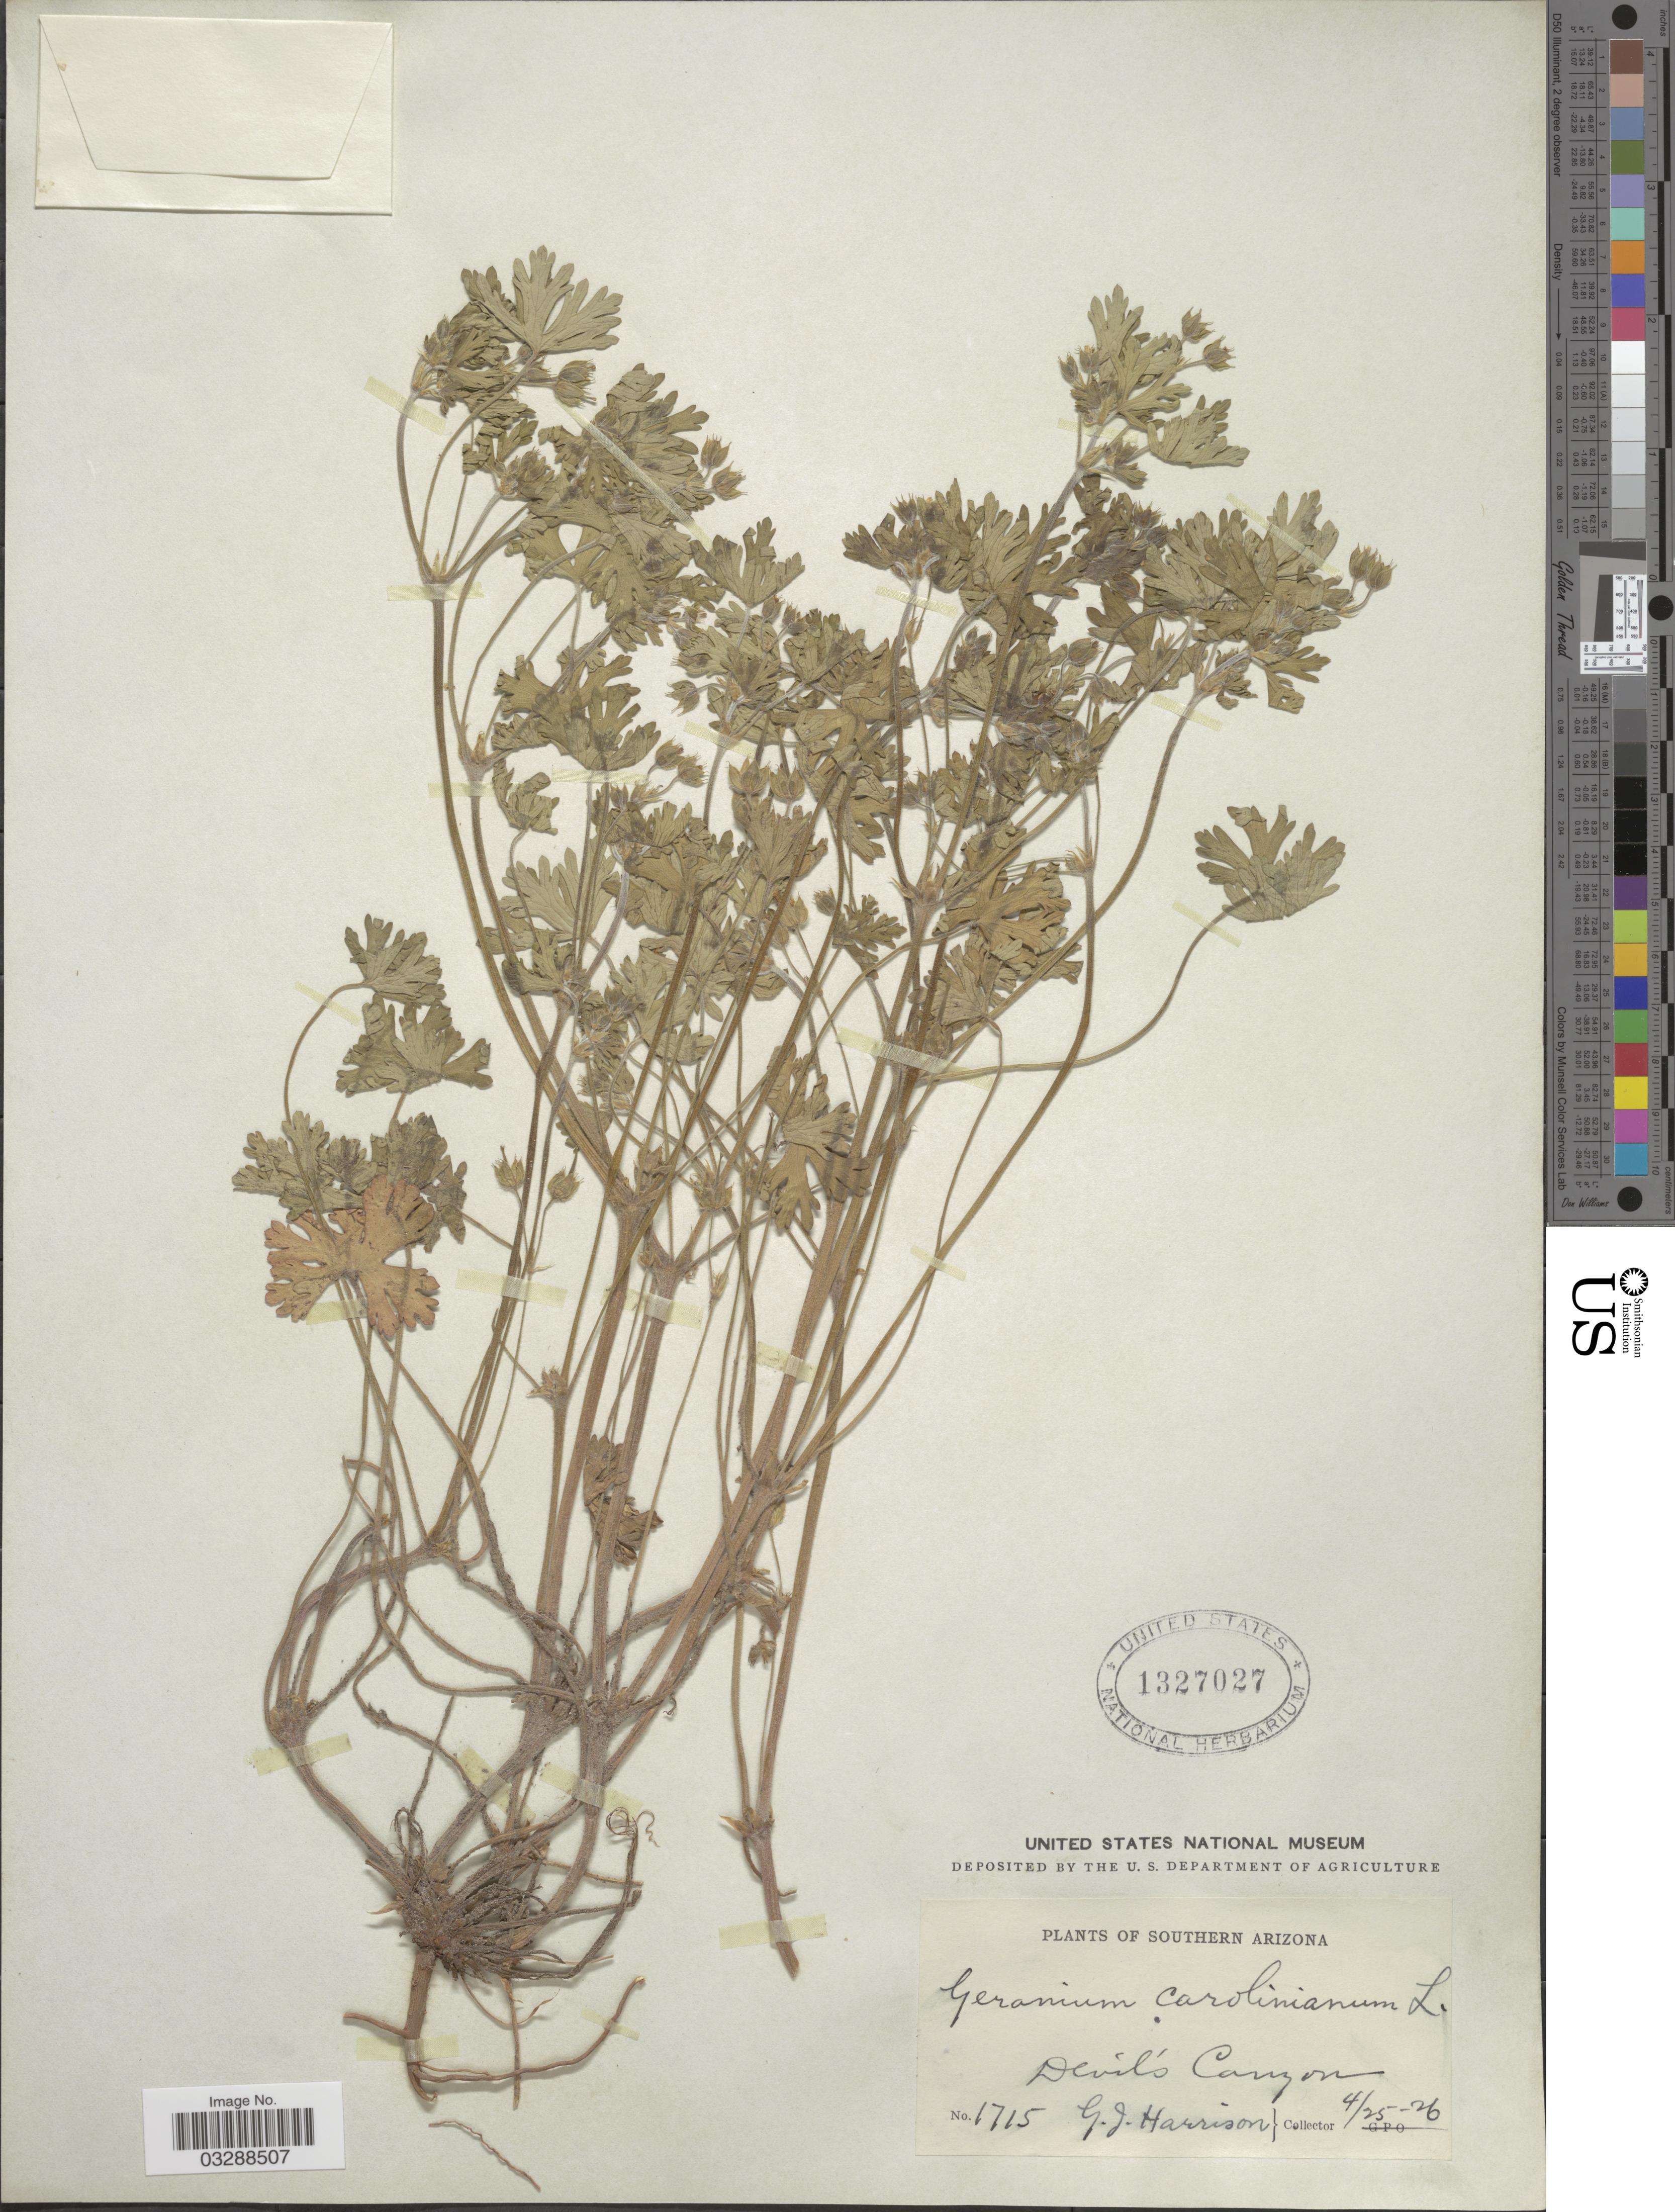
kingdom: Plantae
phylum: Tracheophyta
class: Magnoliopsida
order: Geraniales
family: Geraniaceae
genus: Geranium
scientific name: Geranium carolinianum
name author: L.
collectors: G. J. Harrison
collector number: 1715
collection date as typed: Transcribed d/m/y: 25/4/26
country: United States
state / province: Arizona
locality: Southern Arizona, Devil's Canyon.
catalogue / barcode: US 1327027